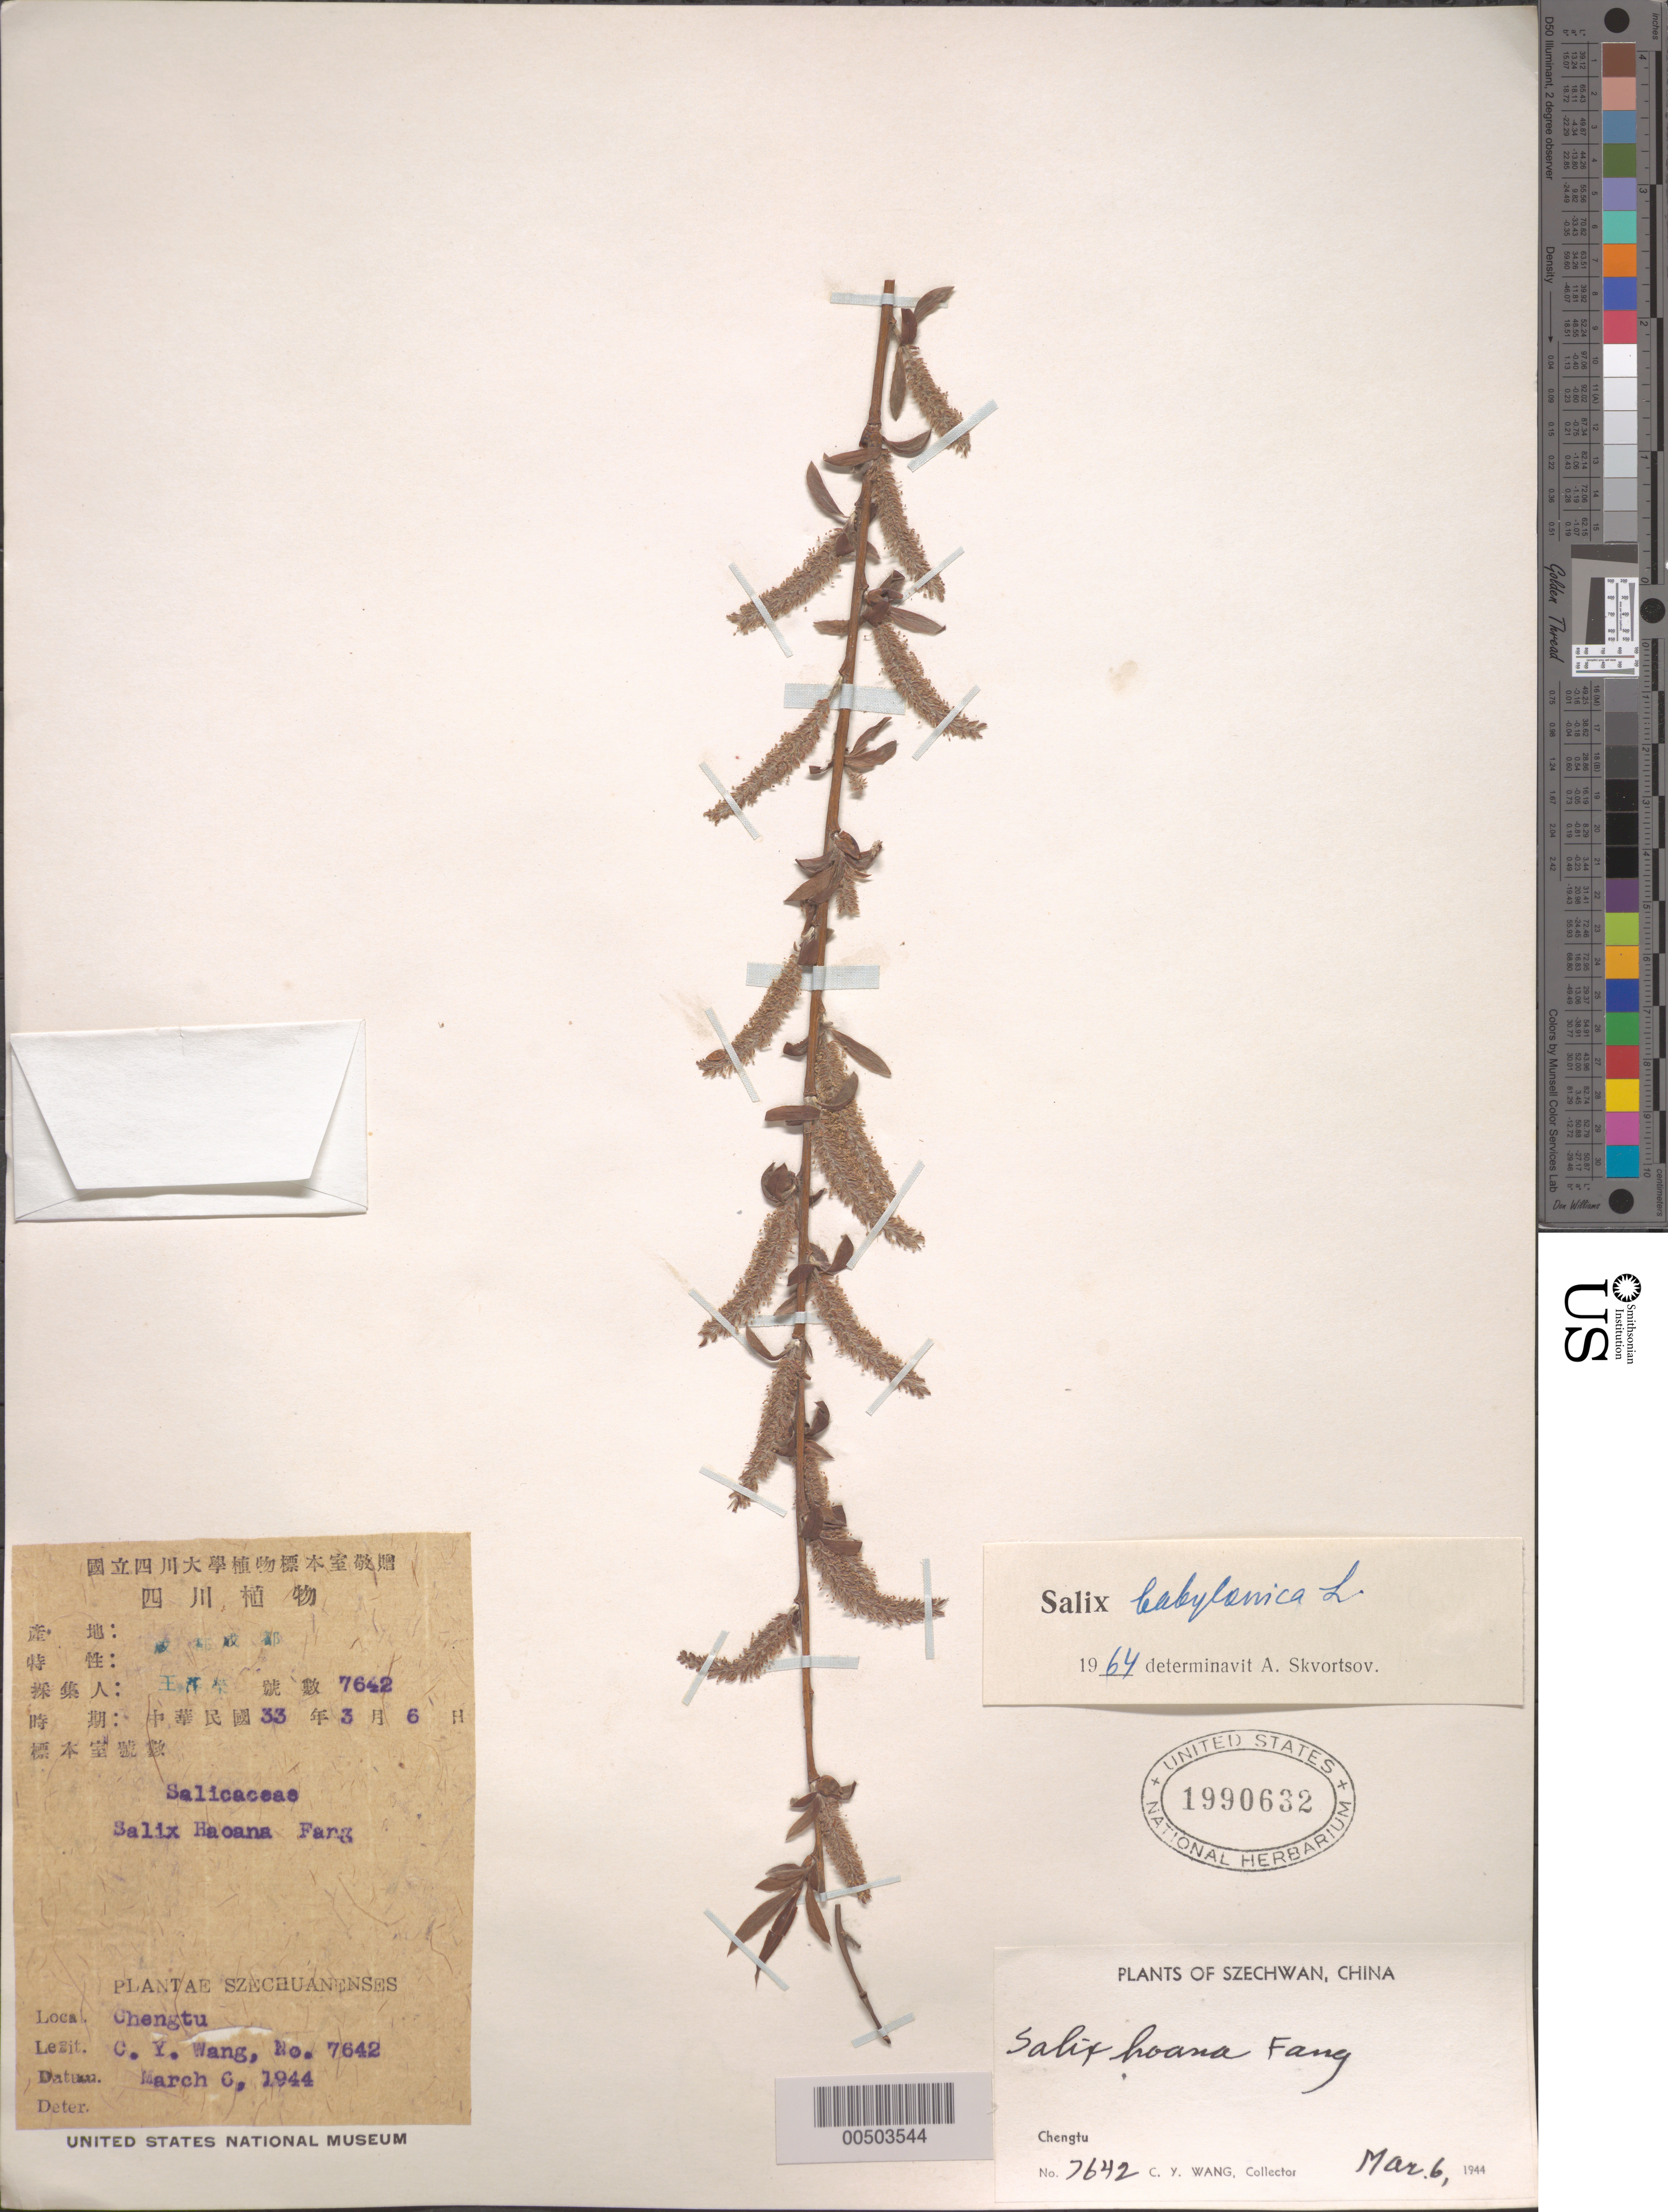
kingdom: Plantae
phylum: Tracheophyta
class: Magnoliopsida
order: Malpighiales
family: Salicaceae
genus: Salix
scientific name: Salix babylonica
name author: L.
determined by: Skvortsov, A. K.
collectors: C. y. Wang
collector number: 7642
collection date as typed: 06 Mar 1944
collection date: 1944-03-06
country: China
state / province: Sichuan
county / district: Chengdu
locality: Ch'eng-tu Shih. [= Chengdu Shi]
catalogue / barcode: US 1990632